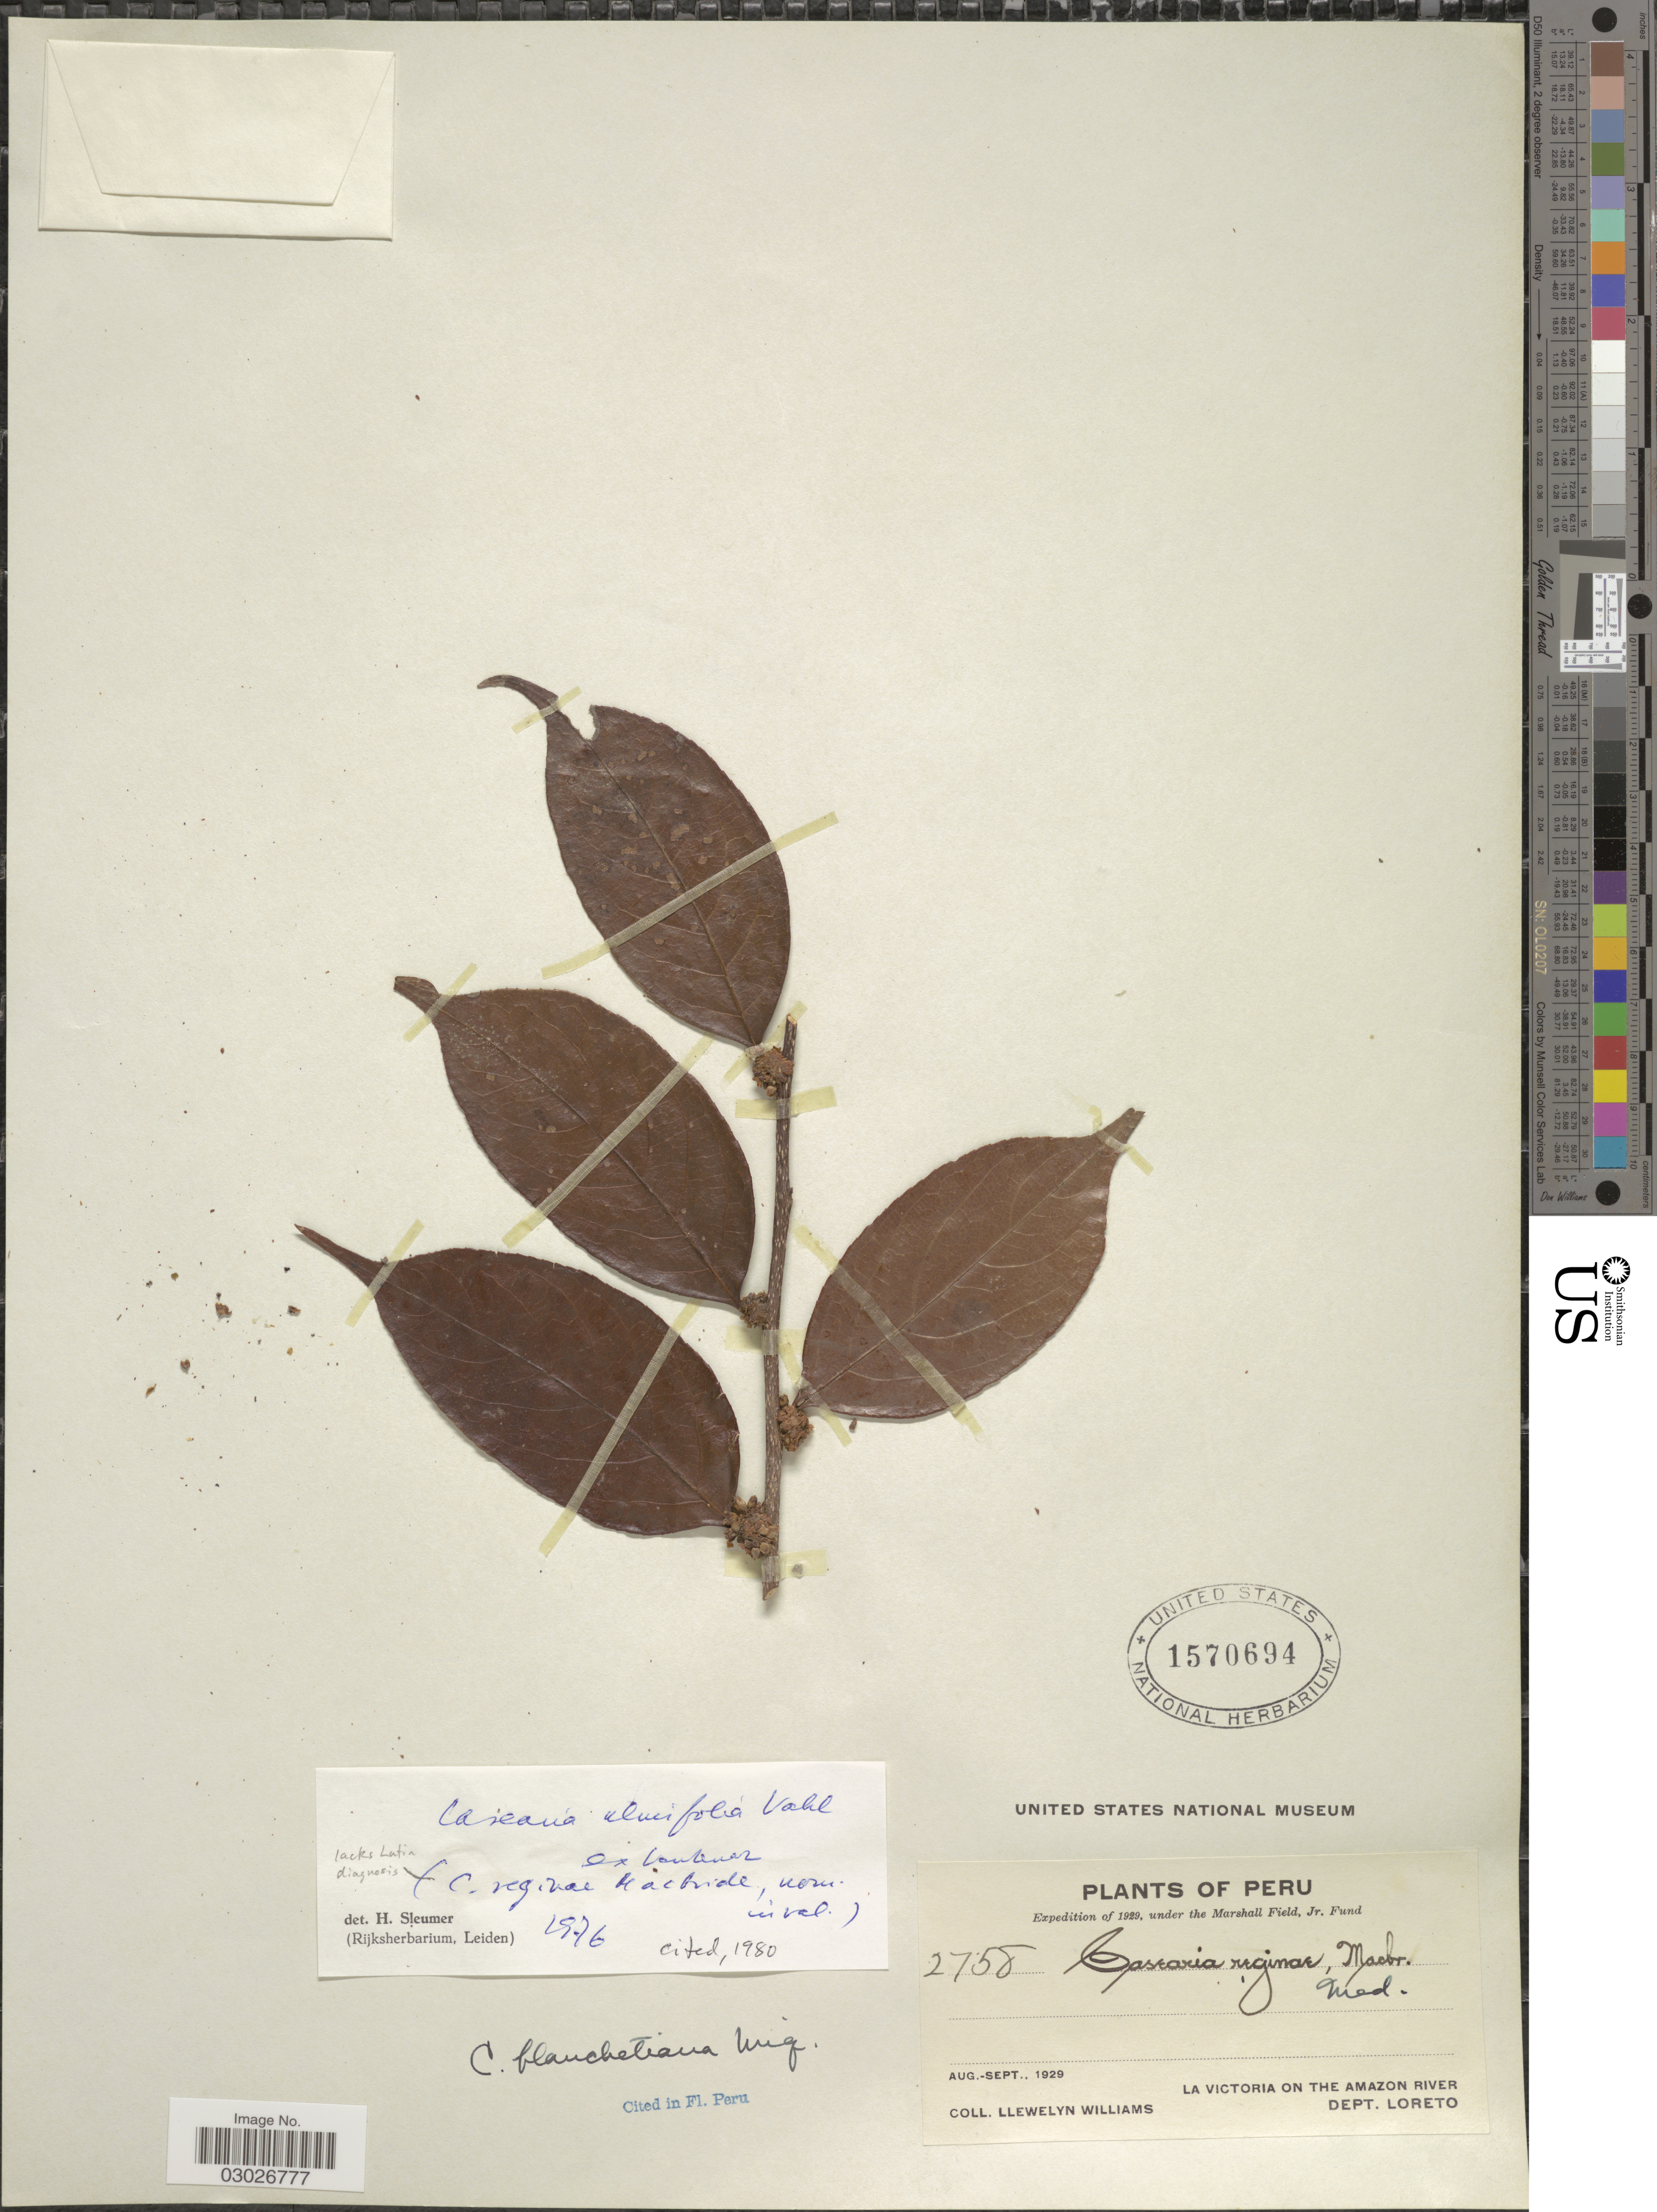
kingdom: Plantae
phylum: Tracheophyta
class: Magnoliopsida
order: Malpighiales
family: Salicaceae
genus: Casearia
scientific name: Casearia ulmifolia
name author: Vahl ex Vent.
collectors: Ll. Williams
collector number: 2758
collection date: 1929-08/1929-09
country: Peru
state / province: Loreto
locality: La Victoria on the Amazon River. Dept. Loreto.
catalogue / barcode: US 1570694